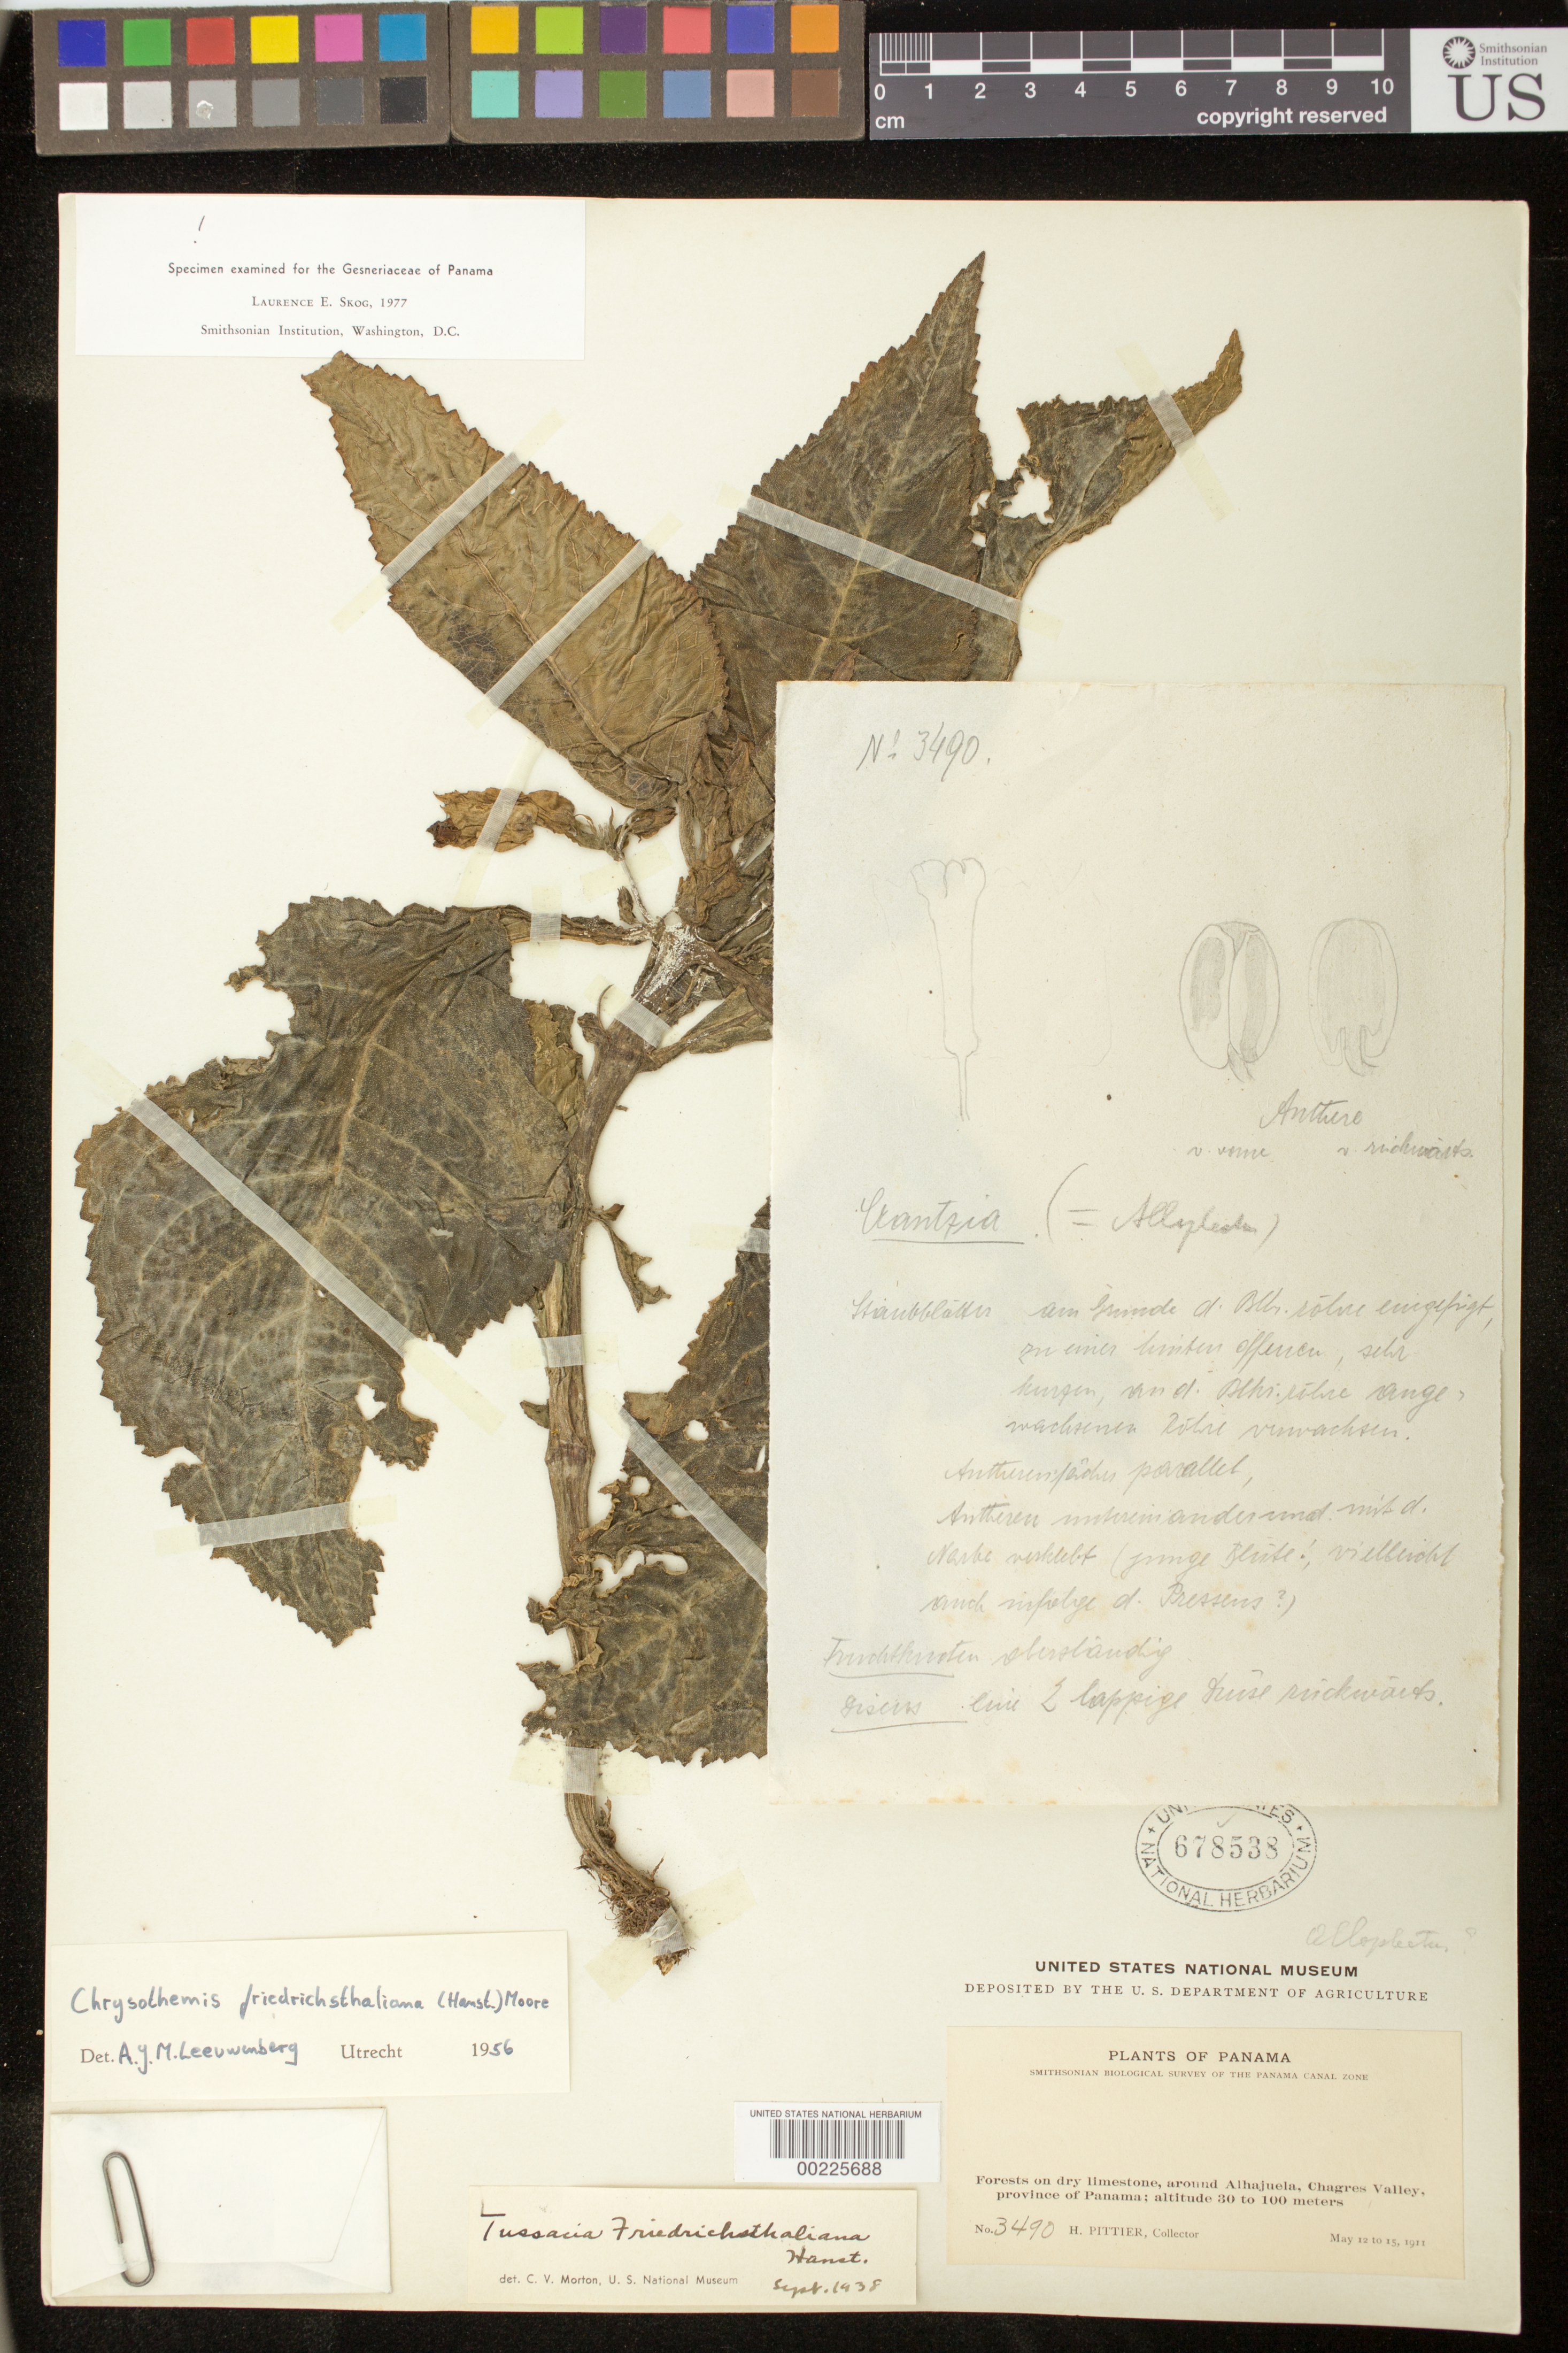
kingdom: Plantae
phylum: Tracheophyta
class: Magnoliopsida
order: Lamiales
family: Gesneriaceae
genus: Chrysothemis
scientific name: Chrysothemis friedrichsthaliana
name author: (Hanst.) H.E. Moore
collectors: H. F. Pittier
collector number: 3490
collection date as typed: May 1911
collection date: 1911-05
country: Panama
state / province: Panamá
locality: Around Alhajuela, Chagres Valley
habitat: Forests on dry limestone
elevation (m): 30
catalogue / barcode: US 678538